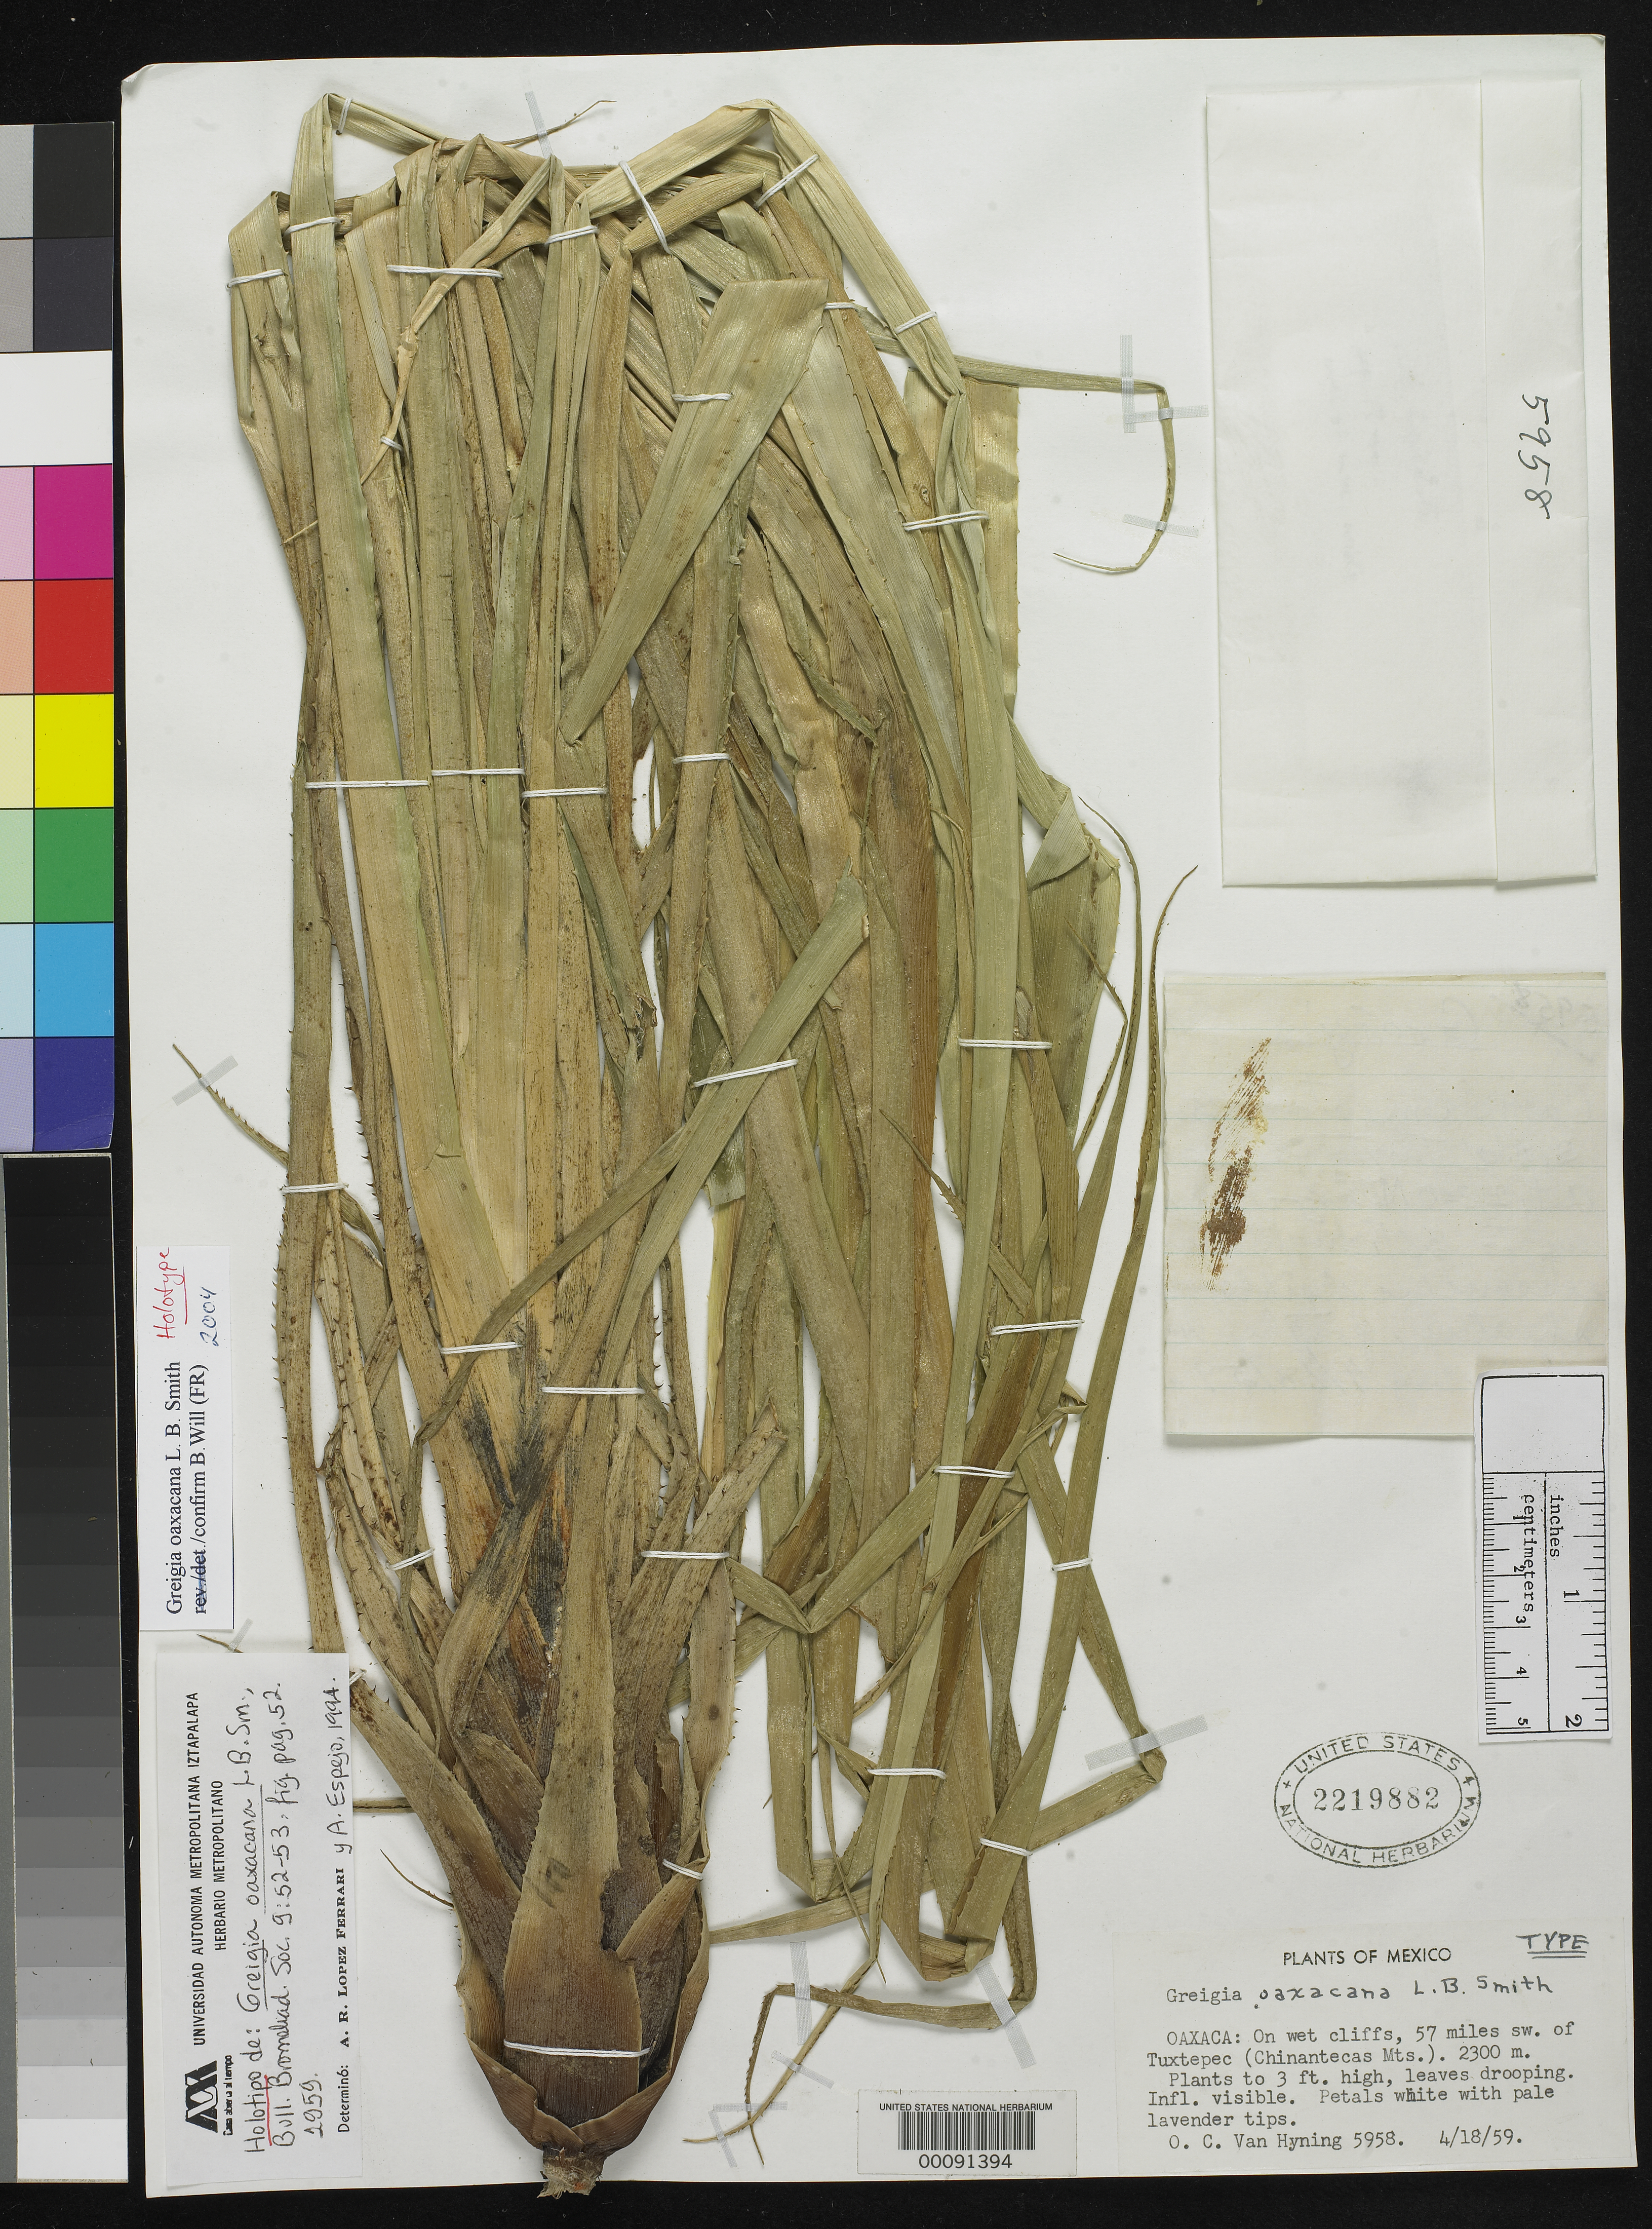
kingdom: Plantae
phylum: Tracheophyta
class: Liliopsida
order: Poales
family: Bromeliaceae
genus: Greigia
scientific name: Greigia oaxacana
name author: L.B. Sm.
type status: Holotype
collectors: O. Van Hyning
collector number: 5958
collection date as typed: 18 Apr 1959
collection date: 1959-04-18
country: Mexico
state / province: Oaxaca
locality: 57 mi SW of Tuxtepec, Chinantecas Mountains.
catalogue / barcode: US 2219882